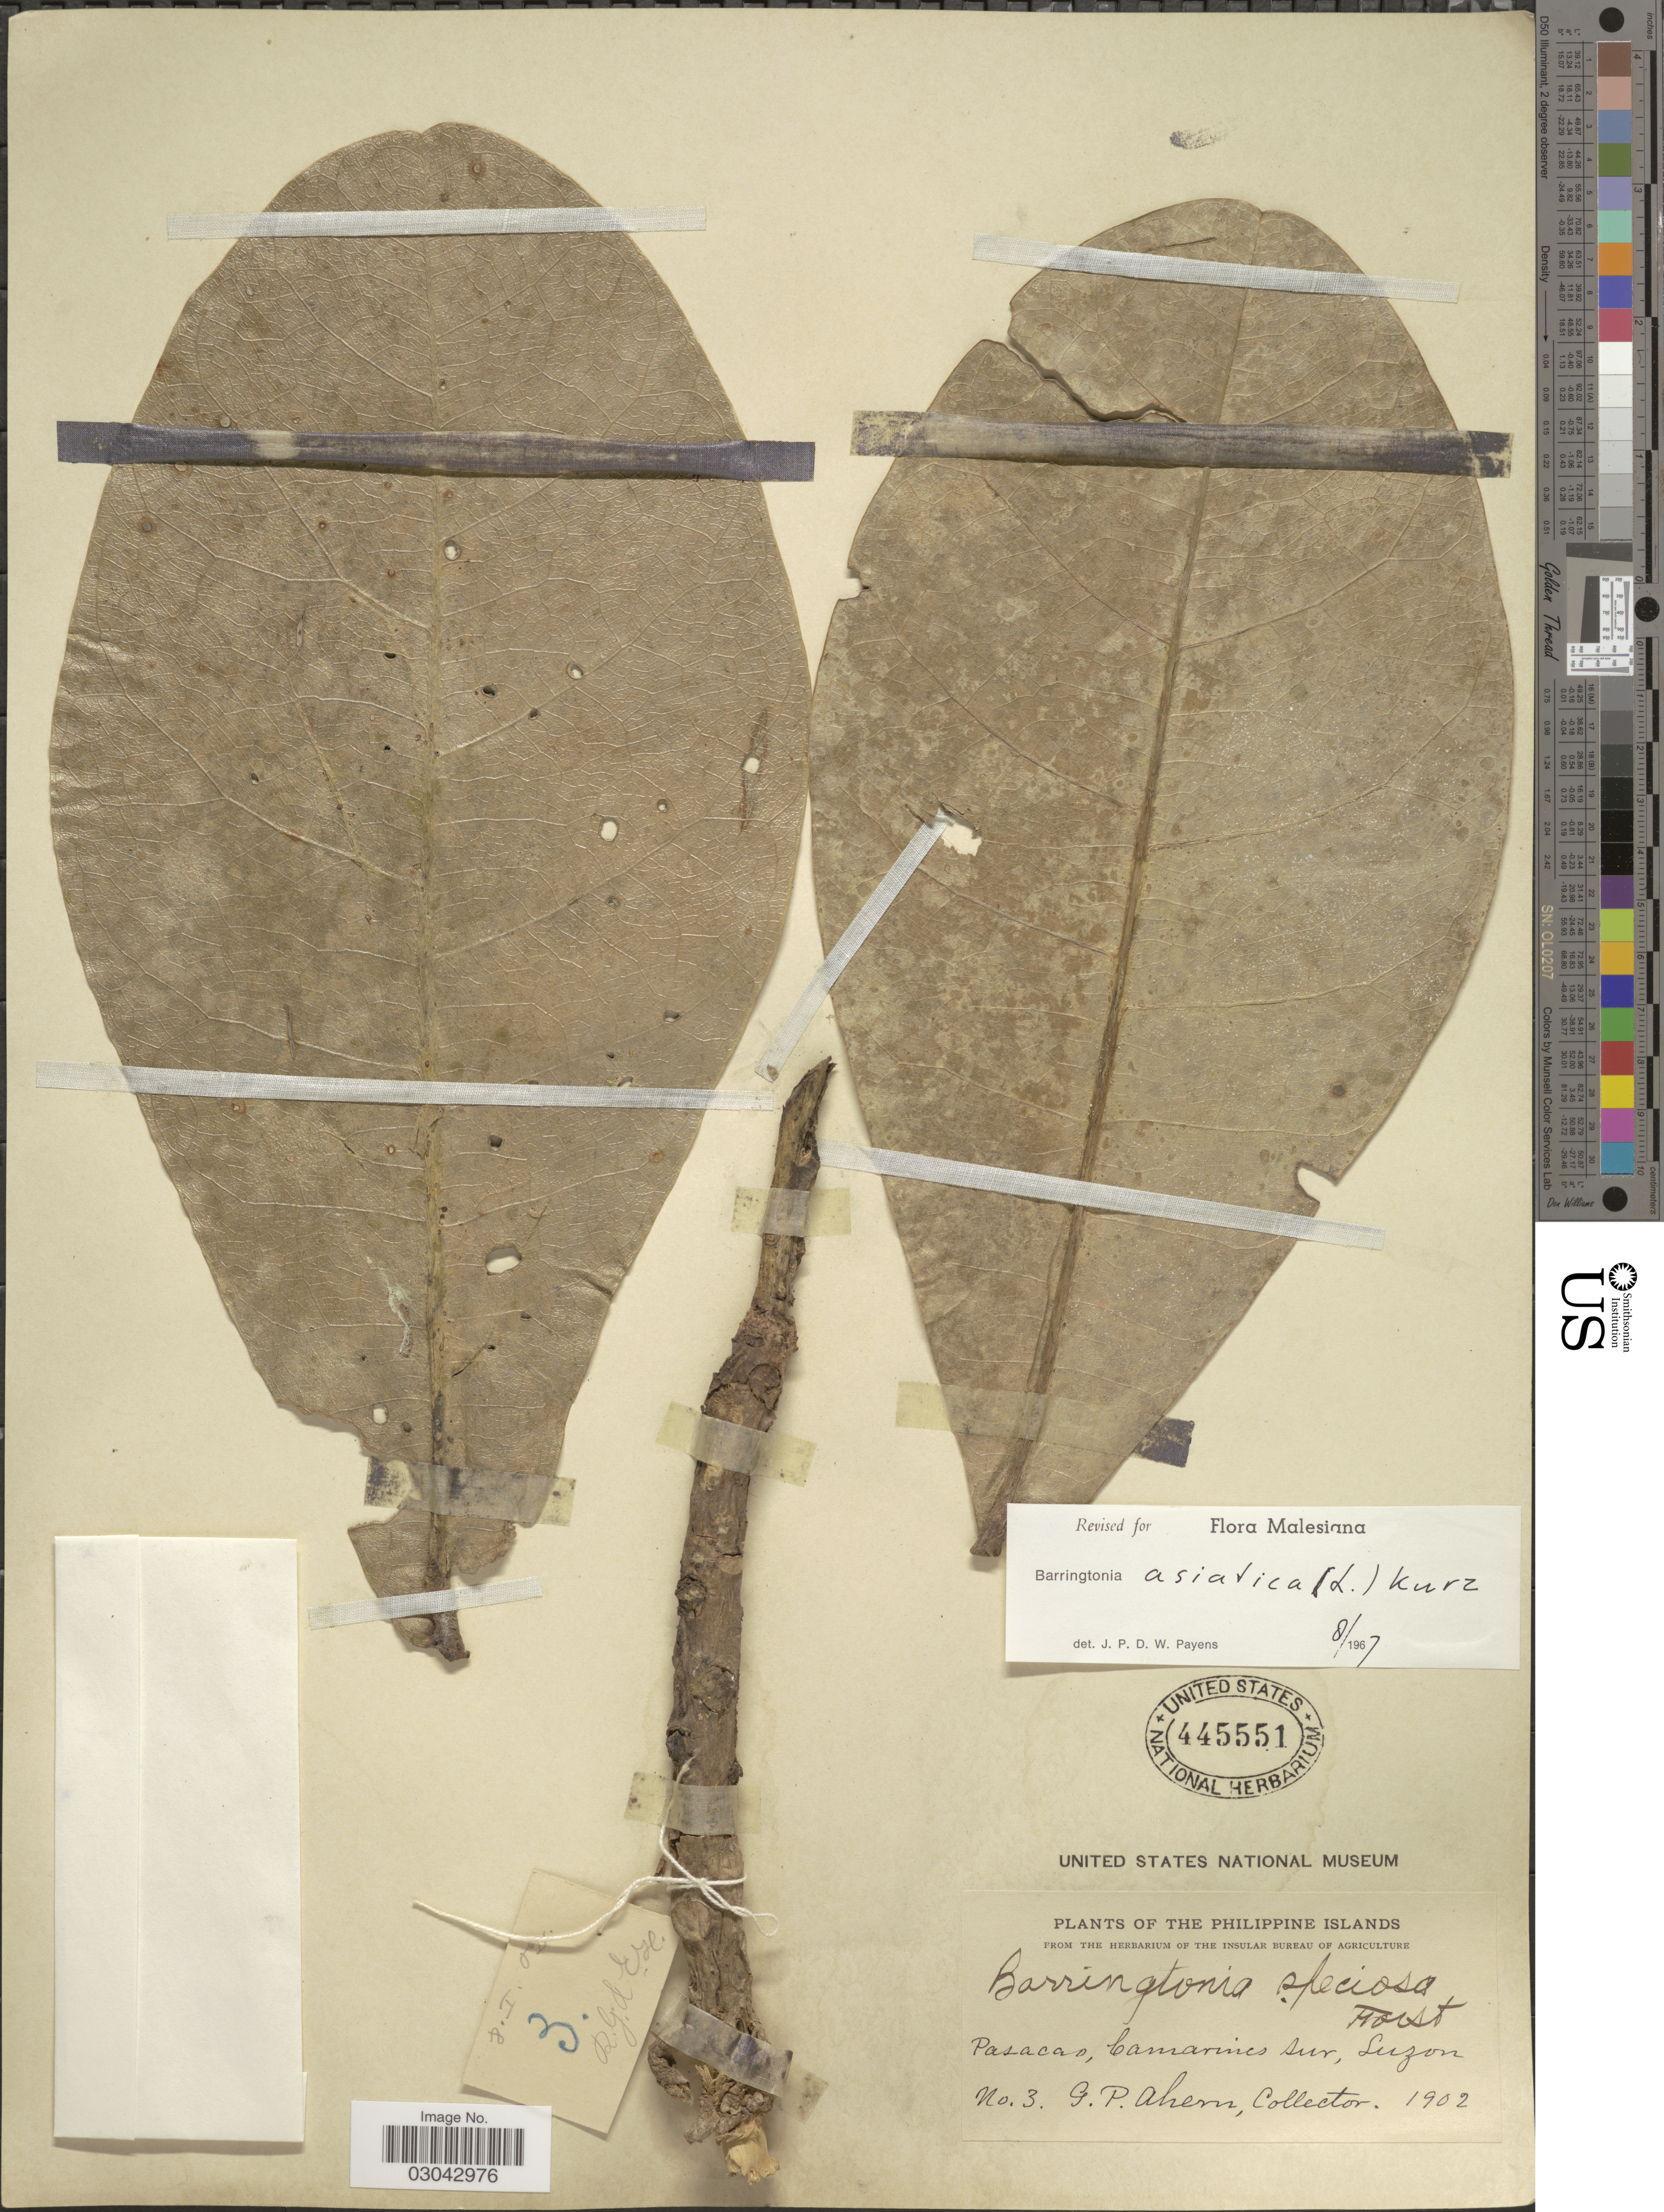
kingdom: Plantae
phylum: Tracheophyta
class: Magnoliopsida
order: Ericales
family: Lecythidaceae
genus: Barringtonia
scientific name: Barringtonia asiatica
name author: (L.) Kurz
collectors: G. Ahern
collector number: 3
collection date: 1902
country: Philippines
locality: Pasacao, Camarines Sur, Luzon.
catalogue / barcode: US 445551